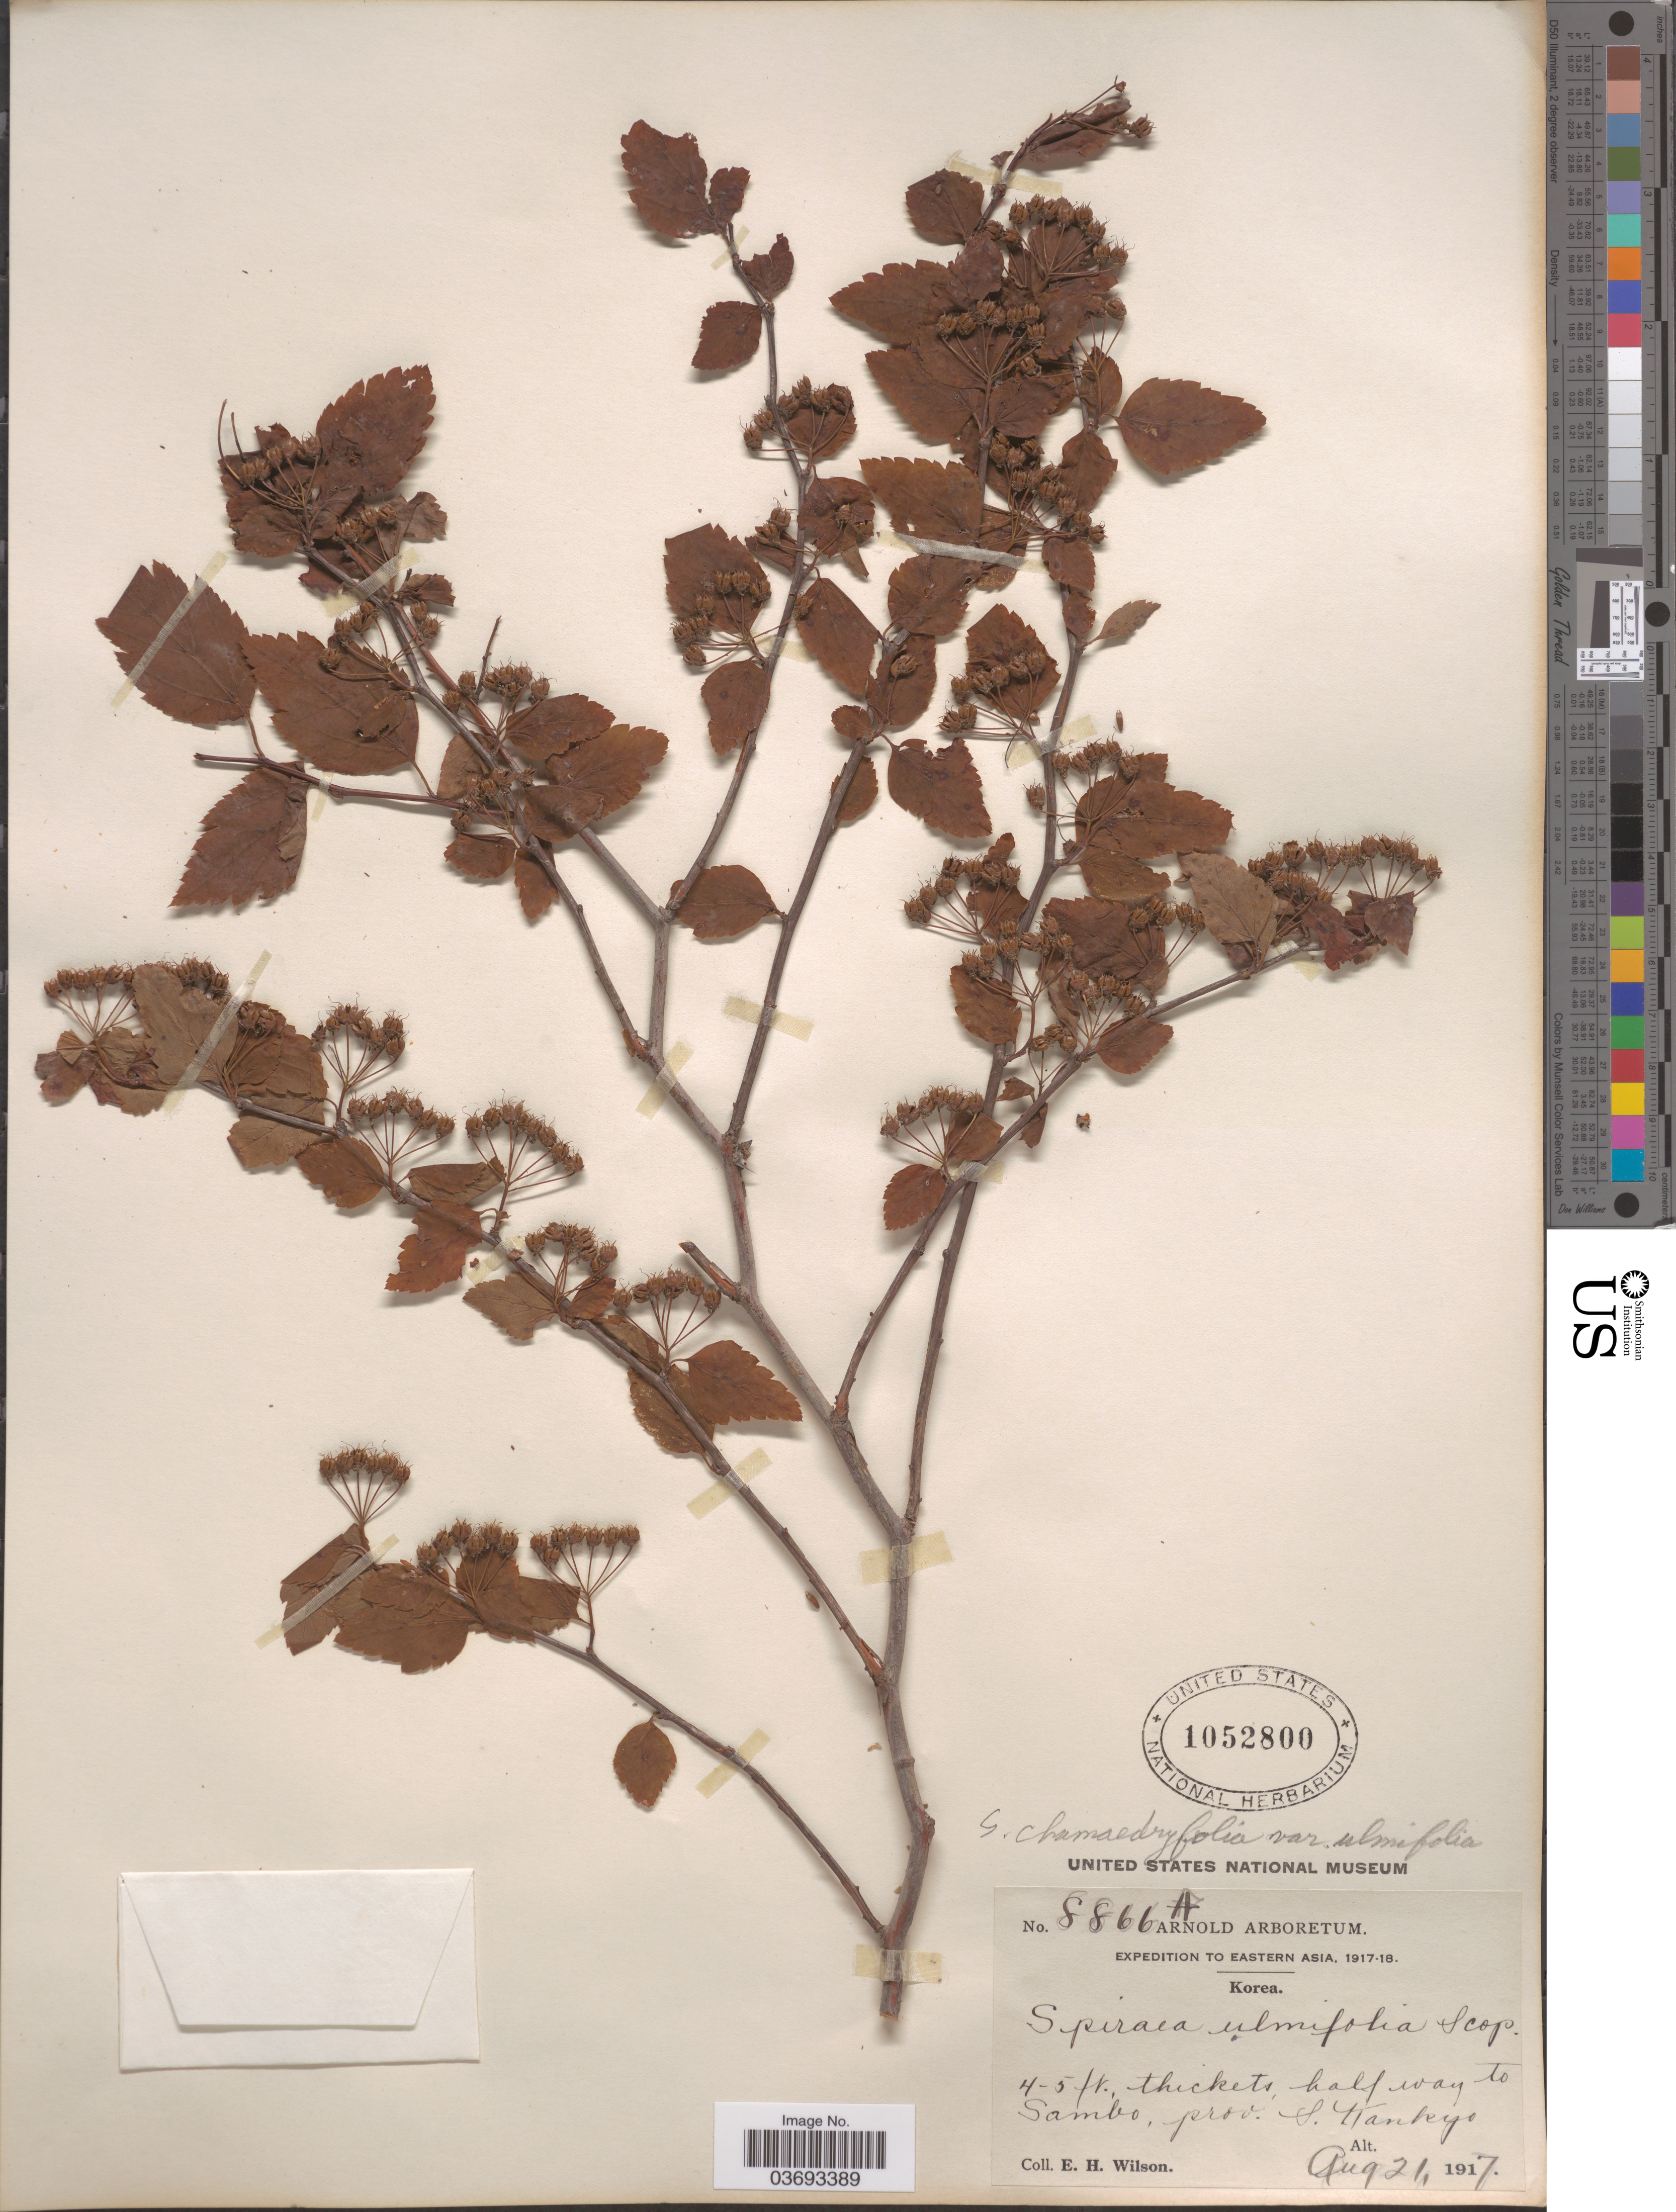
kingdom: Plantae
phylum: Tracheophyta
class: Magnoliopsida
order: Rosales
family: Rosaceae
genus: Spiraea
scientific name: Spiraea chamaedryfolia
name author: L.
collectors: E. Wilson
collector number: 8866A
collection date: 1917-08-21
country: North Korea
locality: Half way to Sambo, prov. S. Kankyo.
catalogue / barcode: US 1052800